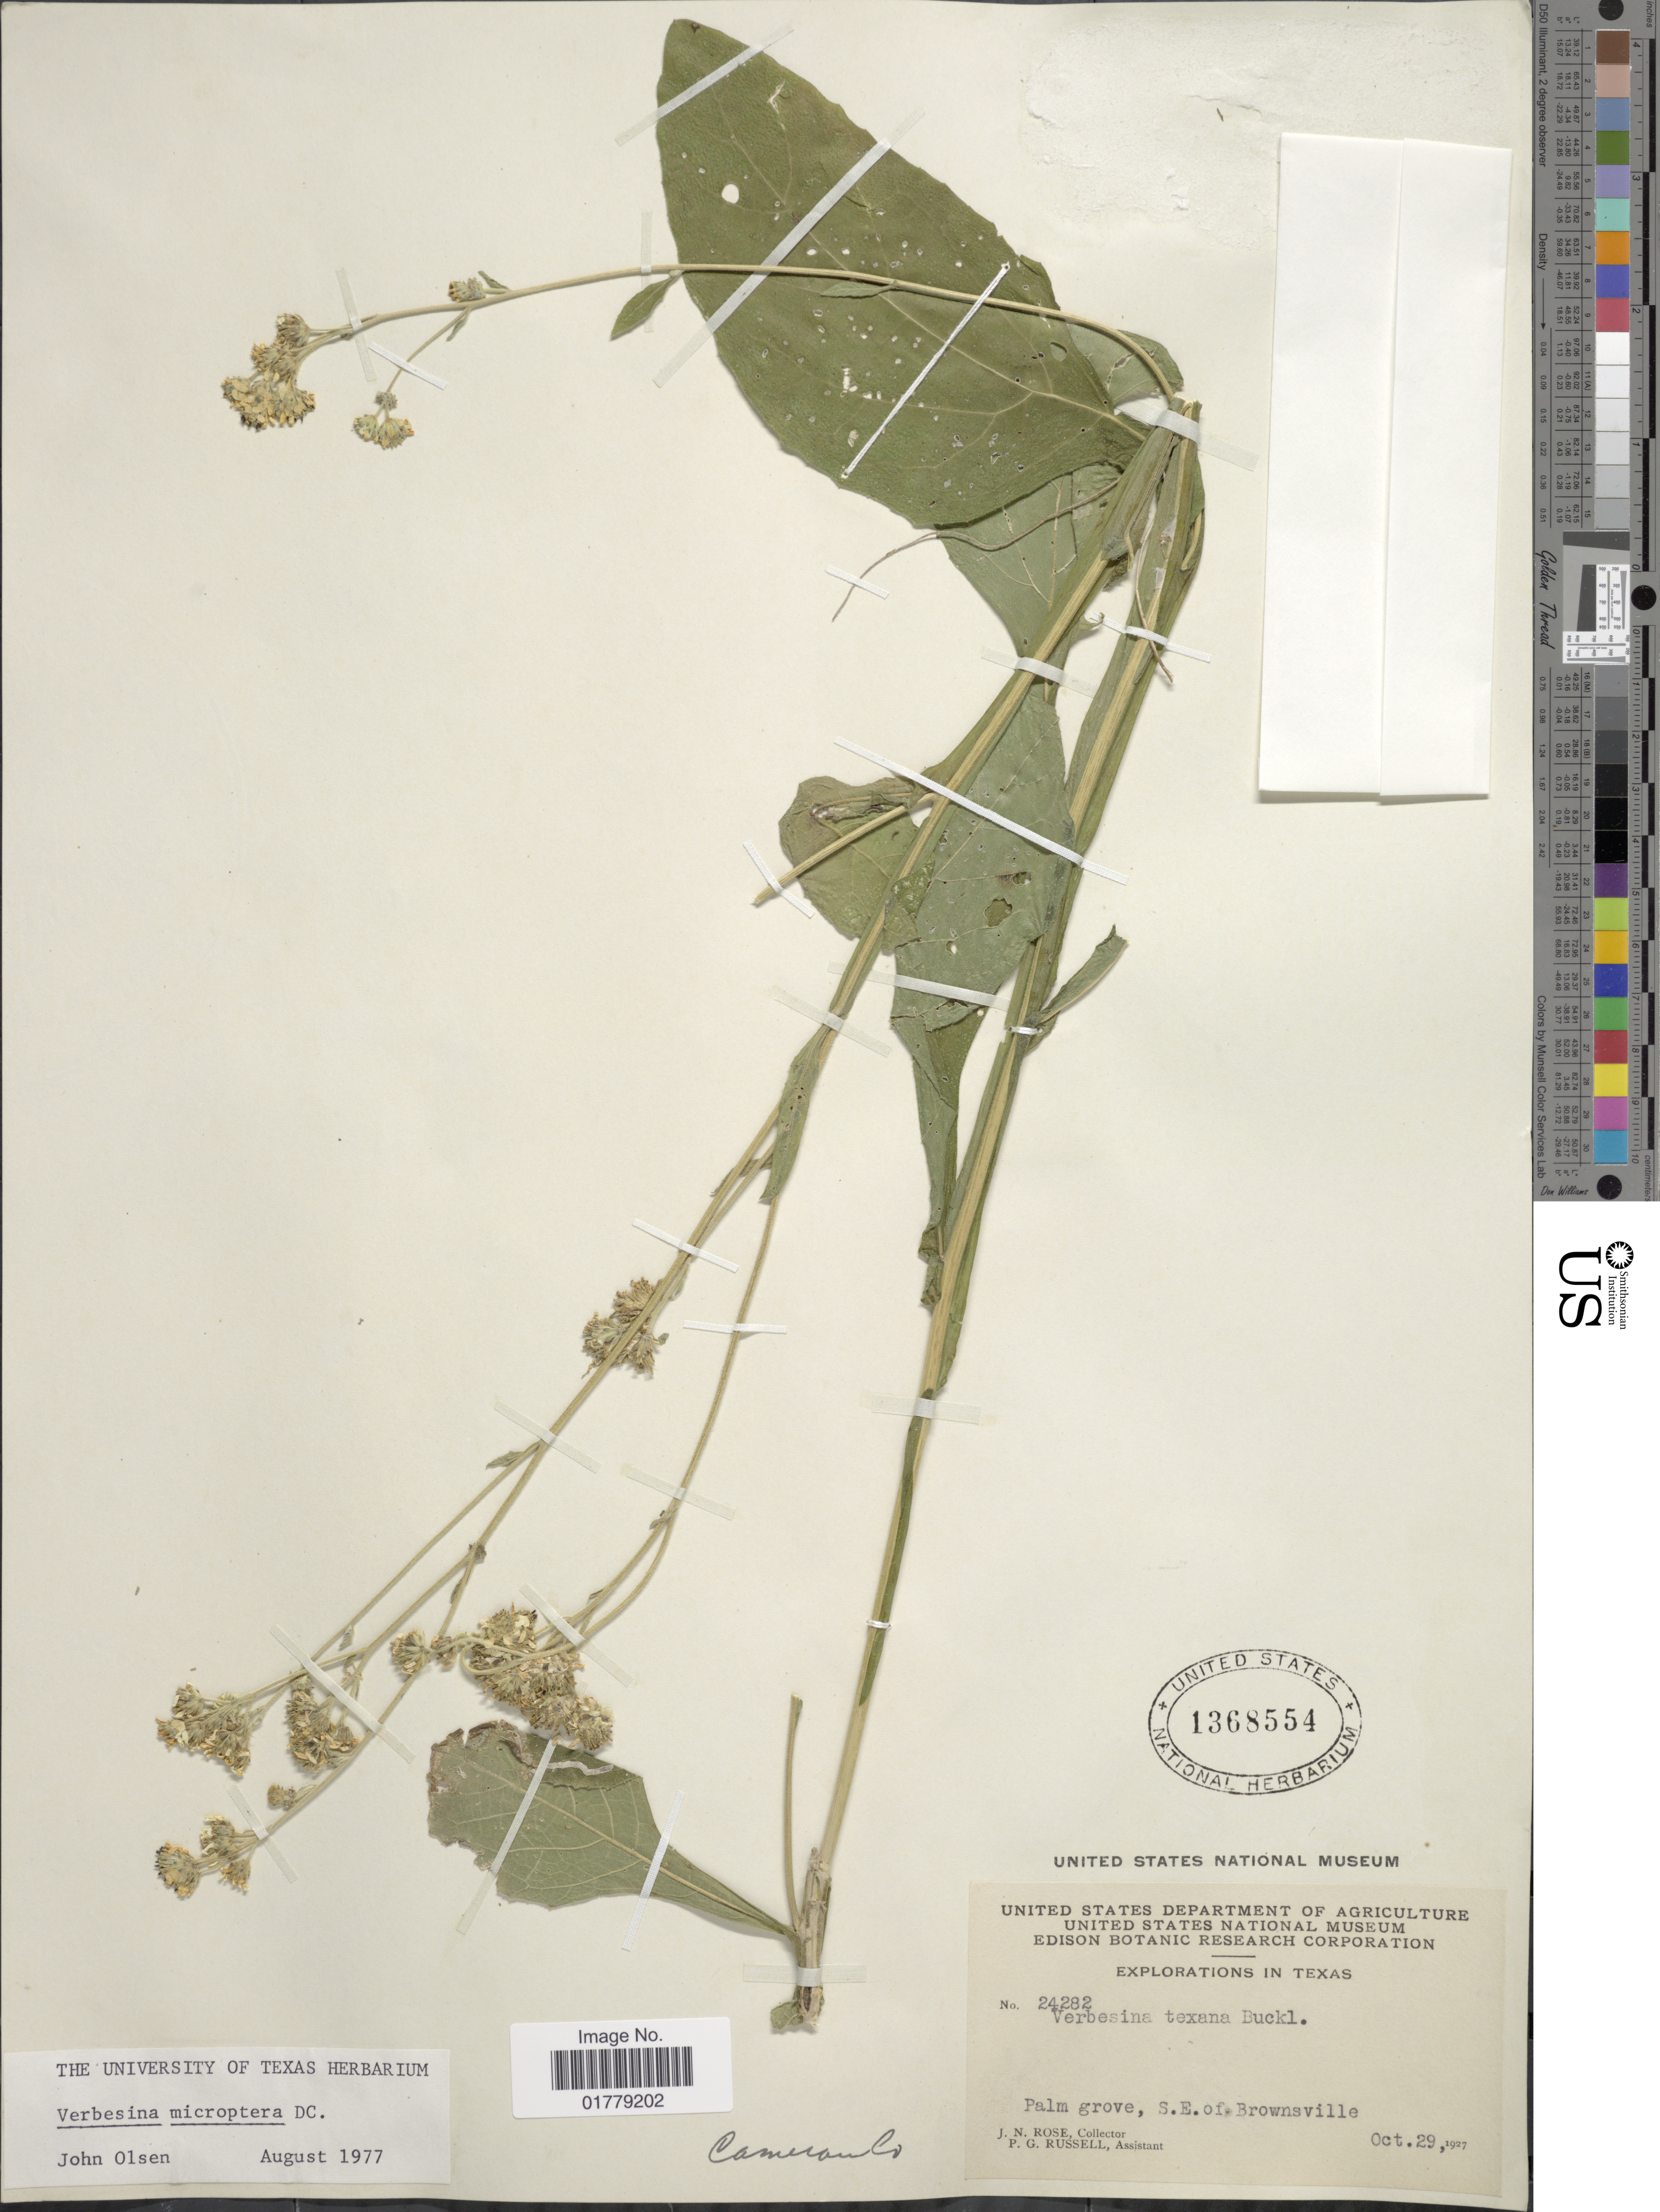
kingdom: Plantae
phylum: Tracheophyta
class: Magnoliopsida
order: Asterales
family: Asteraceae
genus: Verbesina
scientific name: Verbesina microptera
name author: DC.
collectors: J. N. Rose & P. G. Russell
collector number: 24282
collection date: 1927-10-29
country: United States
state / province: Texas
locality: Palm grove, S.E. of Brownsville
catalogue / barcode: US 1368554